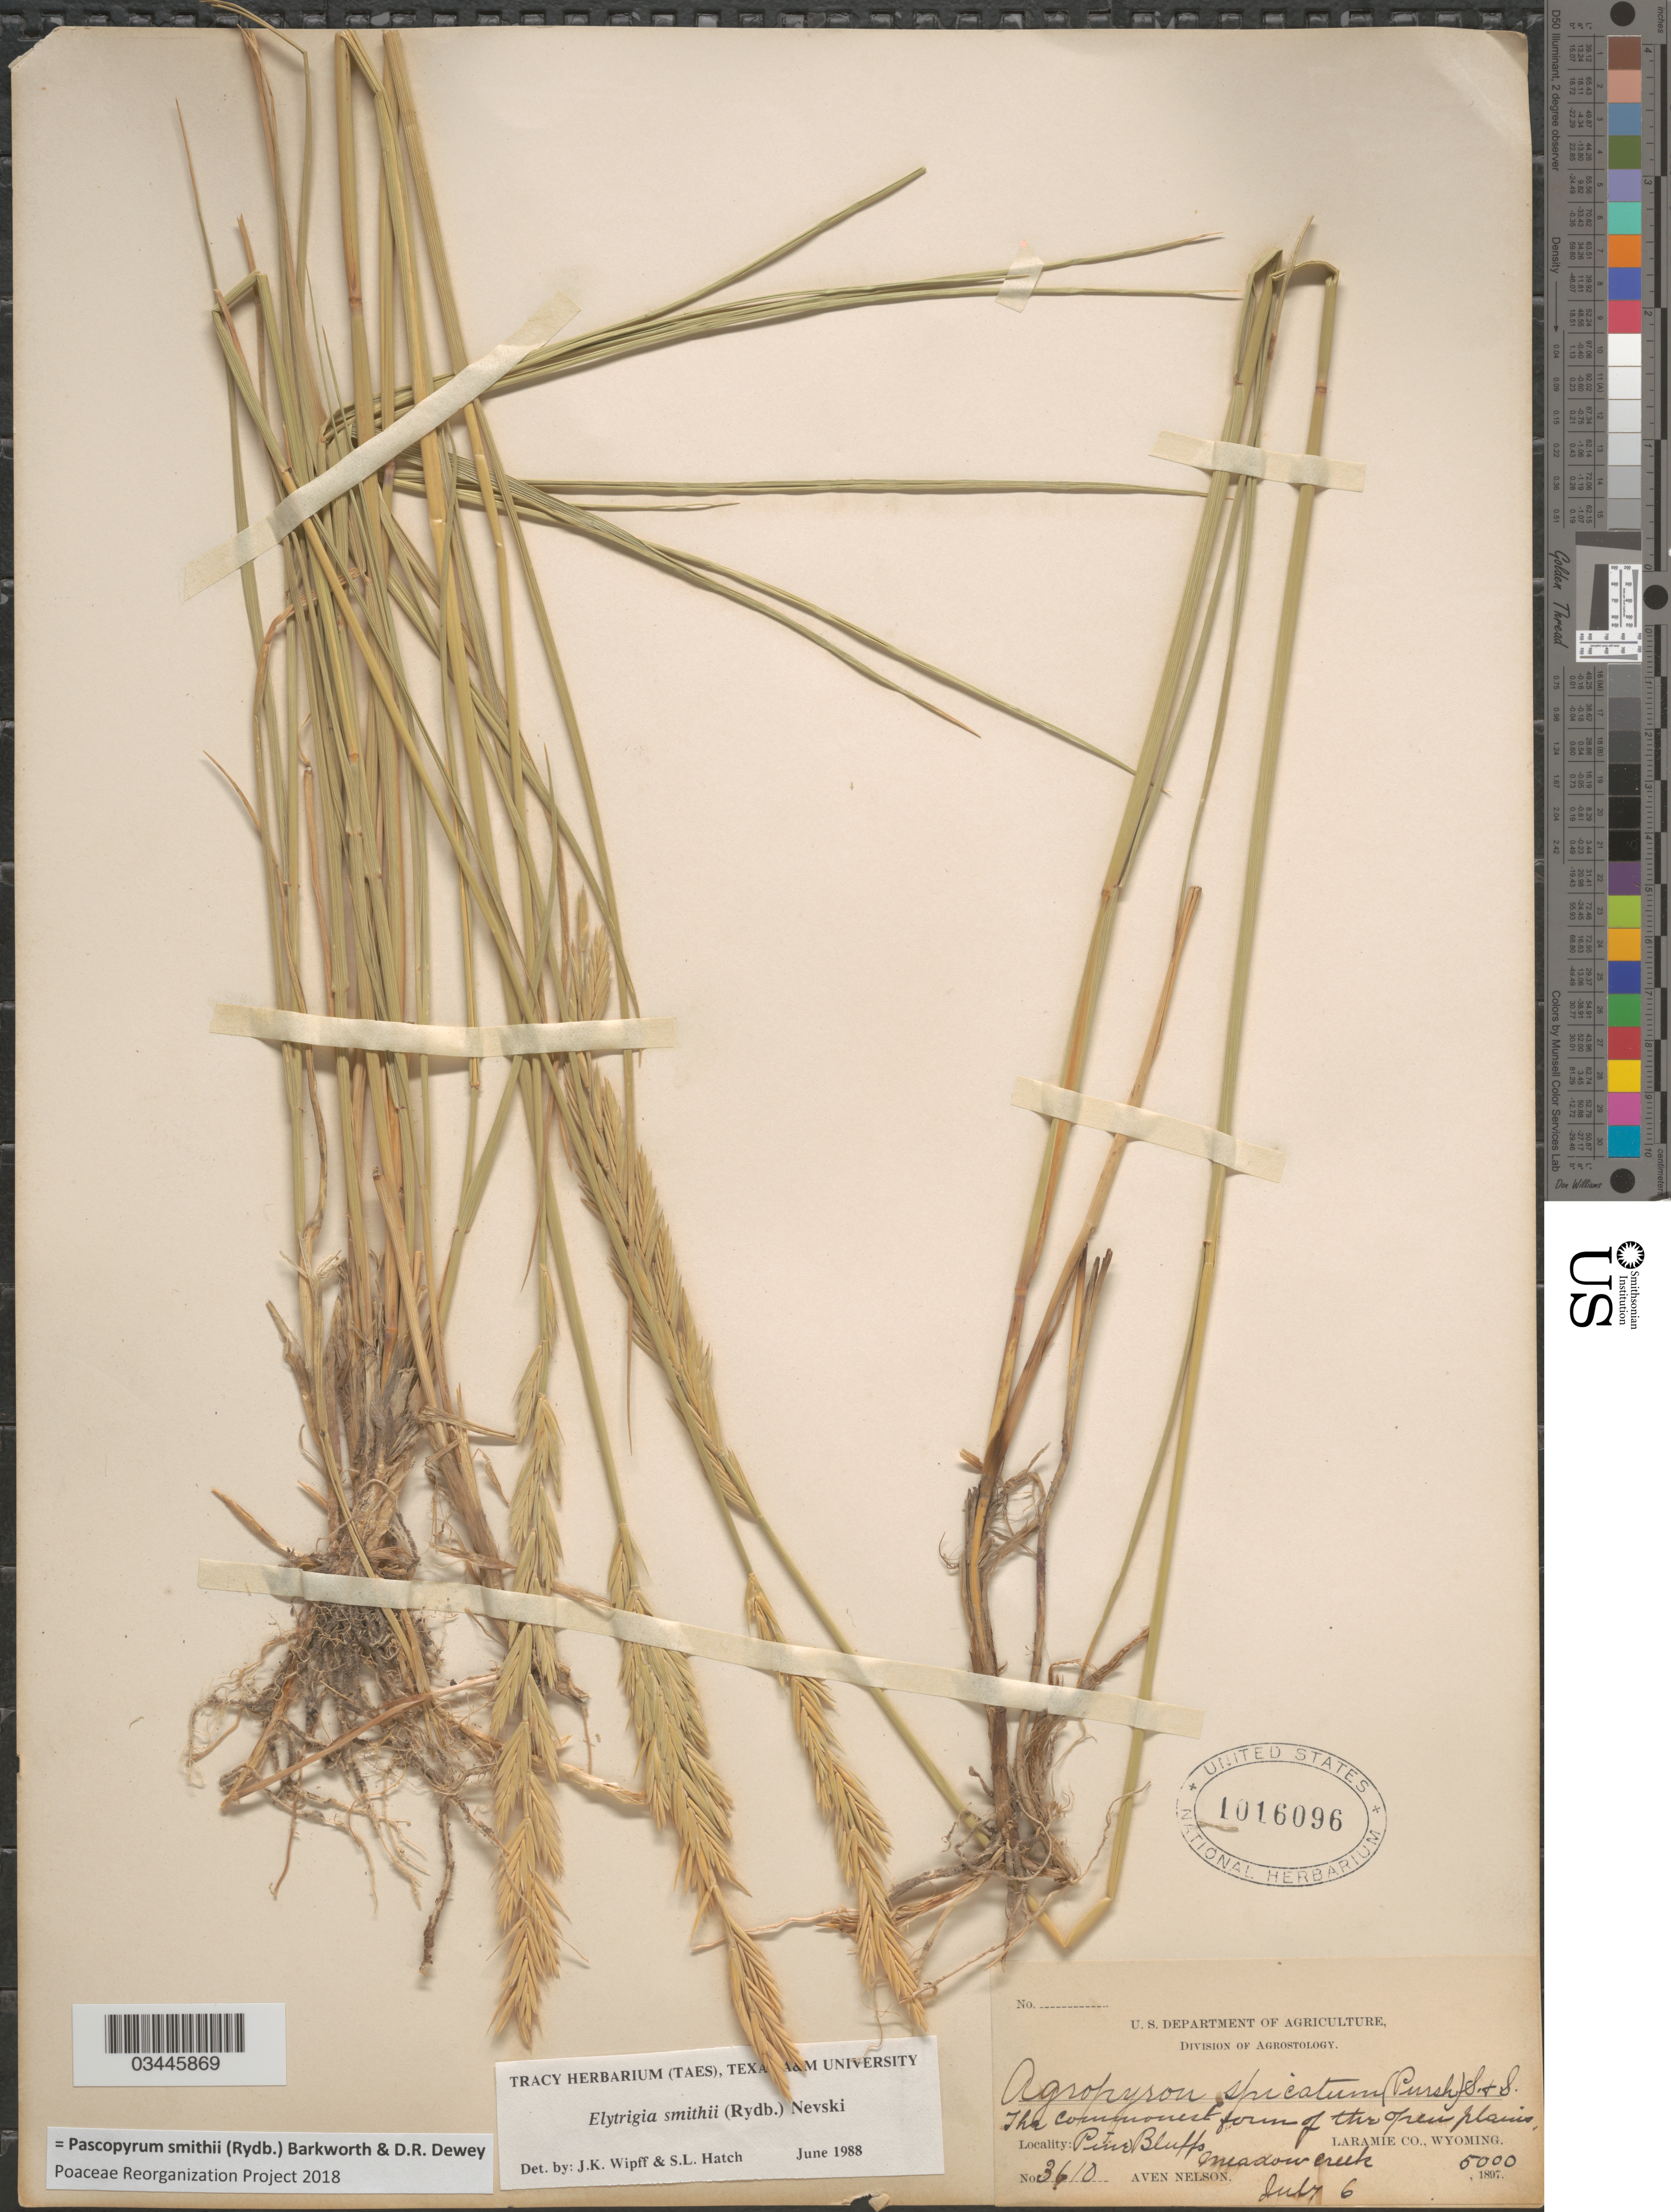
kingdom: Plantae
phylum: Tracheophyta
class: Liliopsida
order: Poales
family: Poaceae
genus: Pascopyrum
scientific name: Pascopyrum smithii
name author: (Rydb.) Barkworth & Dewey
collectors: A. Nelson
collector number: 3610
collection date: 1897-07-06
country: United States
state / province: Wyoming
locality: The commonest form of the open plains, Pine Bluffs. Meadow Creek. Laramie Co.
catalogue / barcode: US 1016096